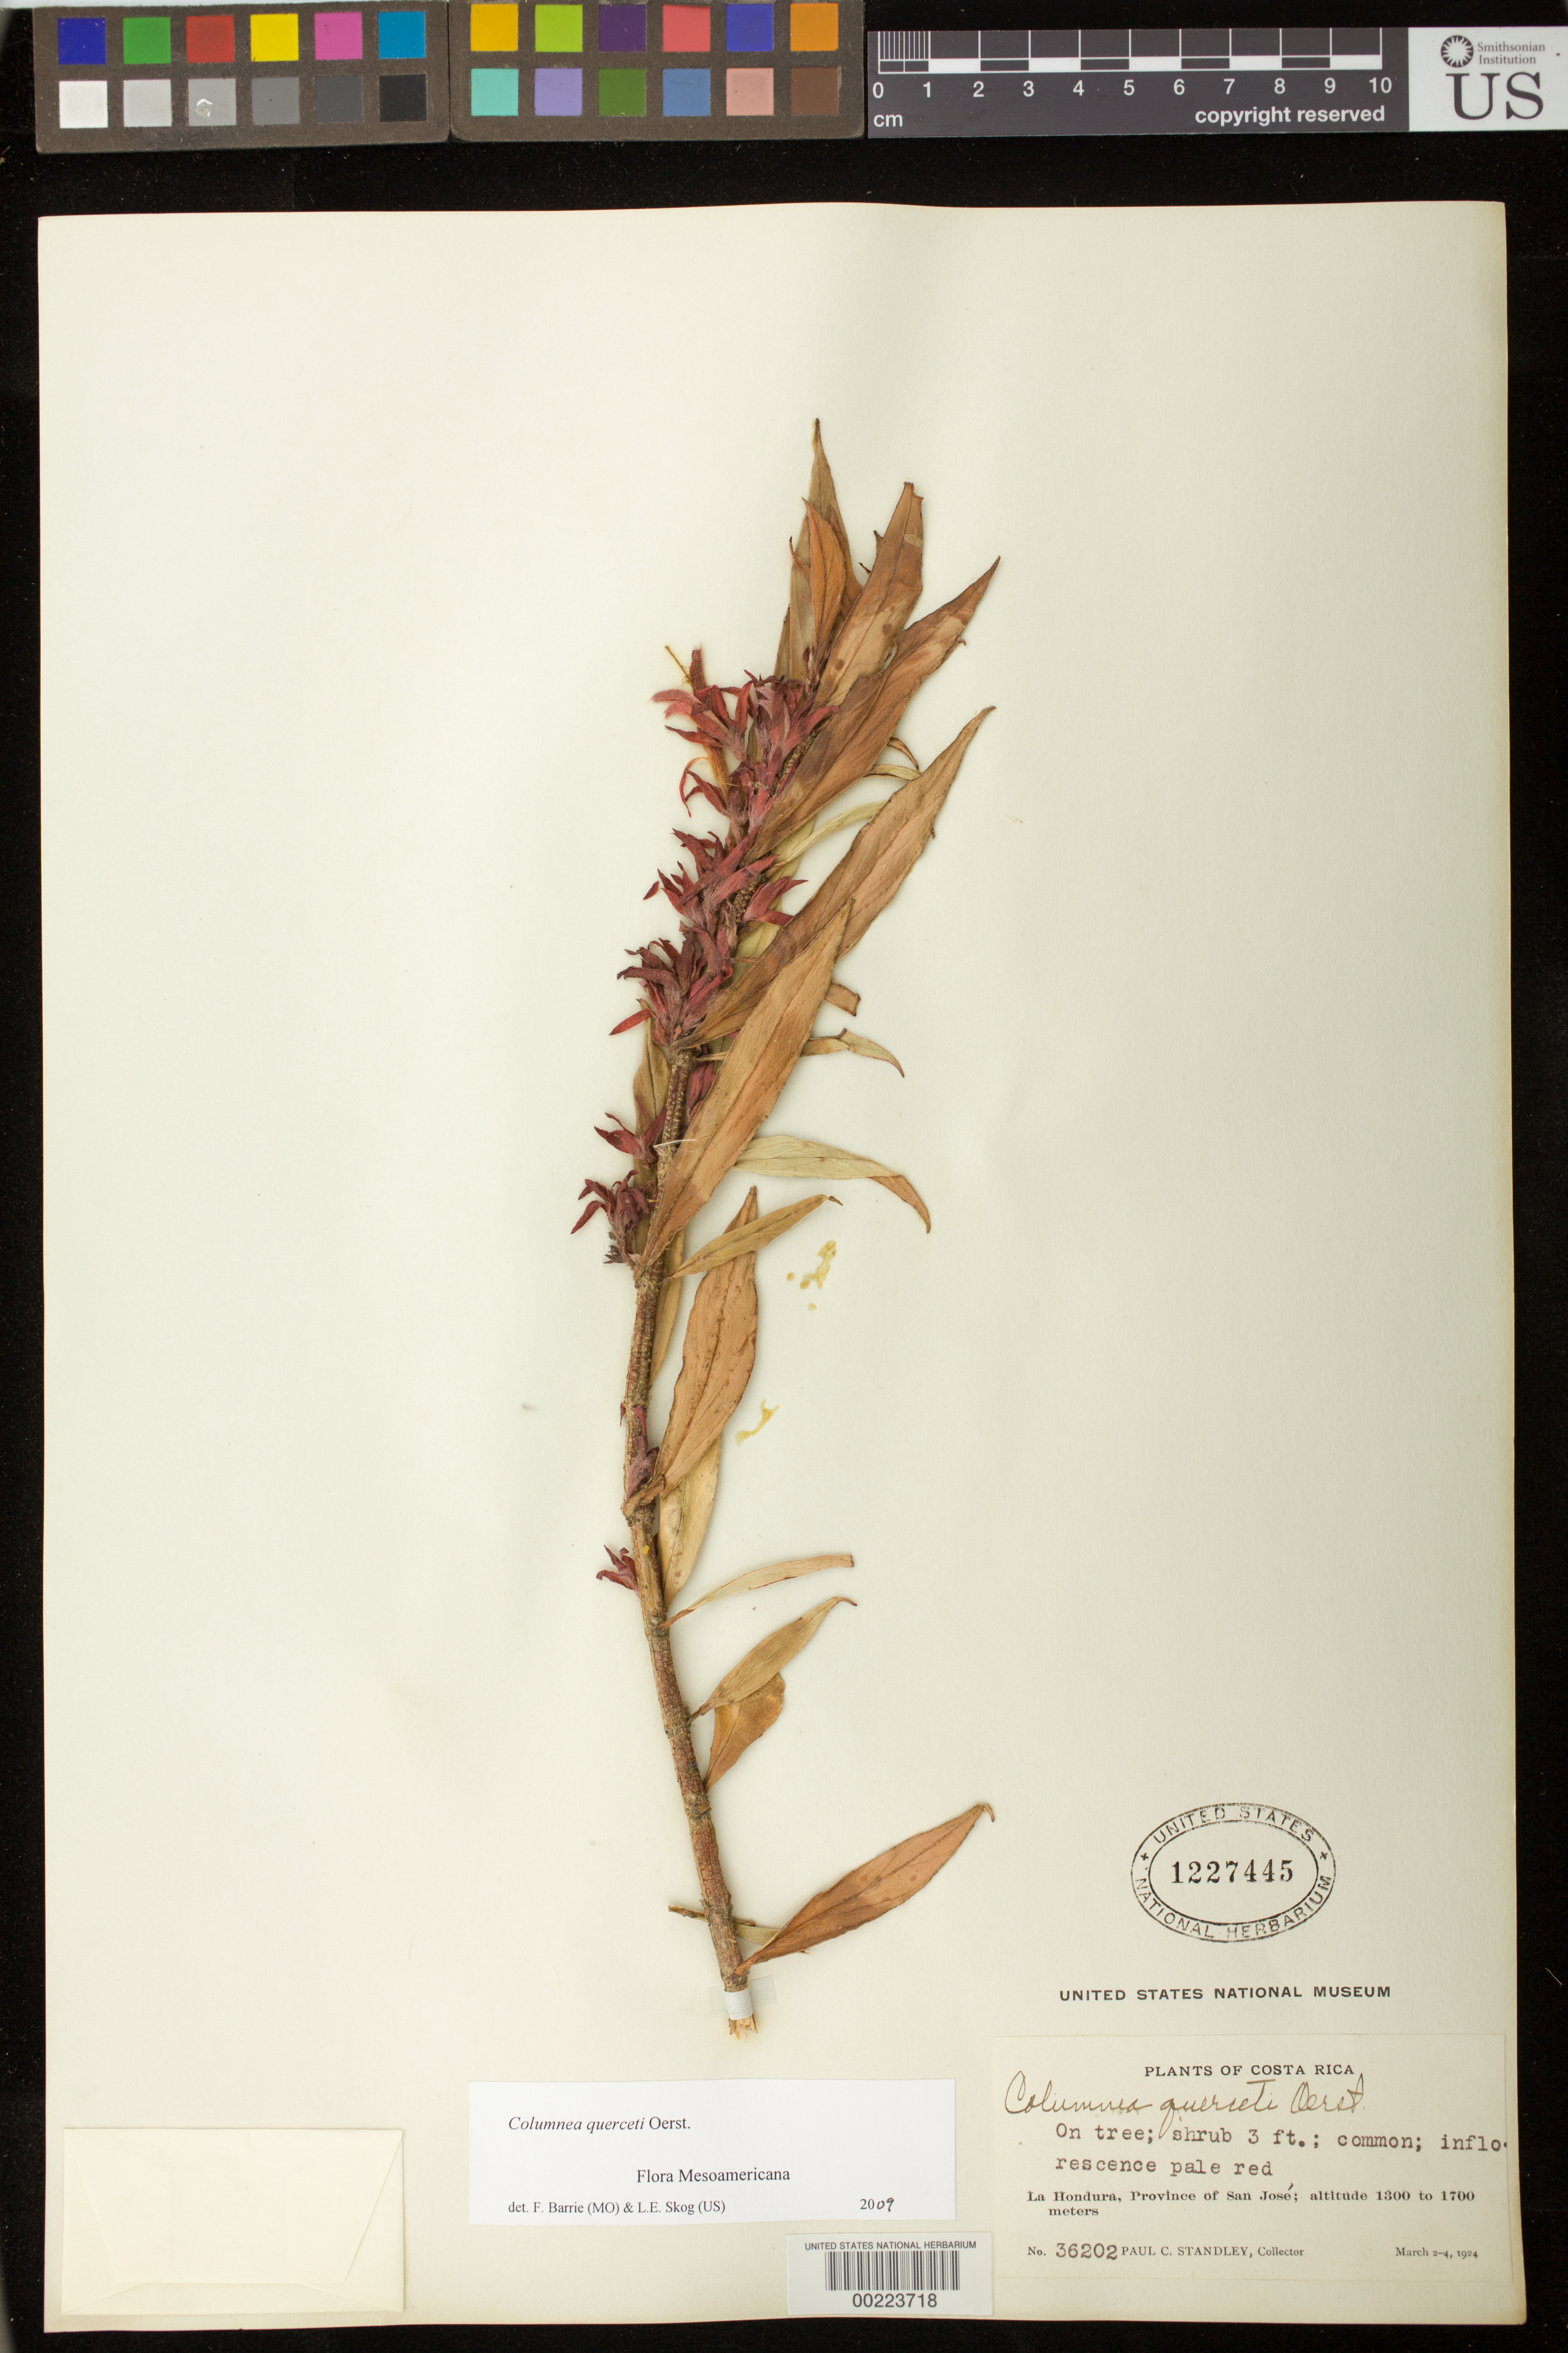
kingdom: Plantae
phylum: Tracheophyta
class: Magnoliopsida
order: Lamiales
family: Gesneriaceae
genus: Columnea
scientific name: Columnea querceti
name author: Oerst.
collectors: P. C. Standley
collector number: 36202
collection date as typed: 2-4 Mar 1924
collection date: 1924-03-02/1924-03-04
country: Costa Rica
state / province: San José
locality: La Hondura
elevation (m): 1300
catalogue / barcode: US 1227445